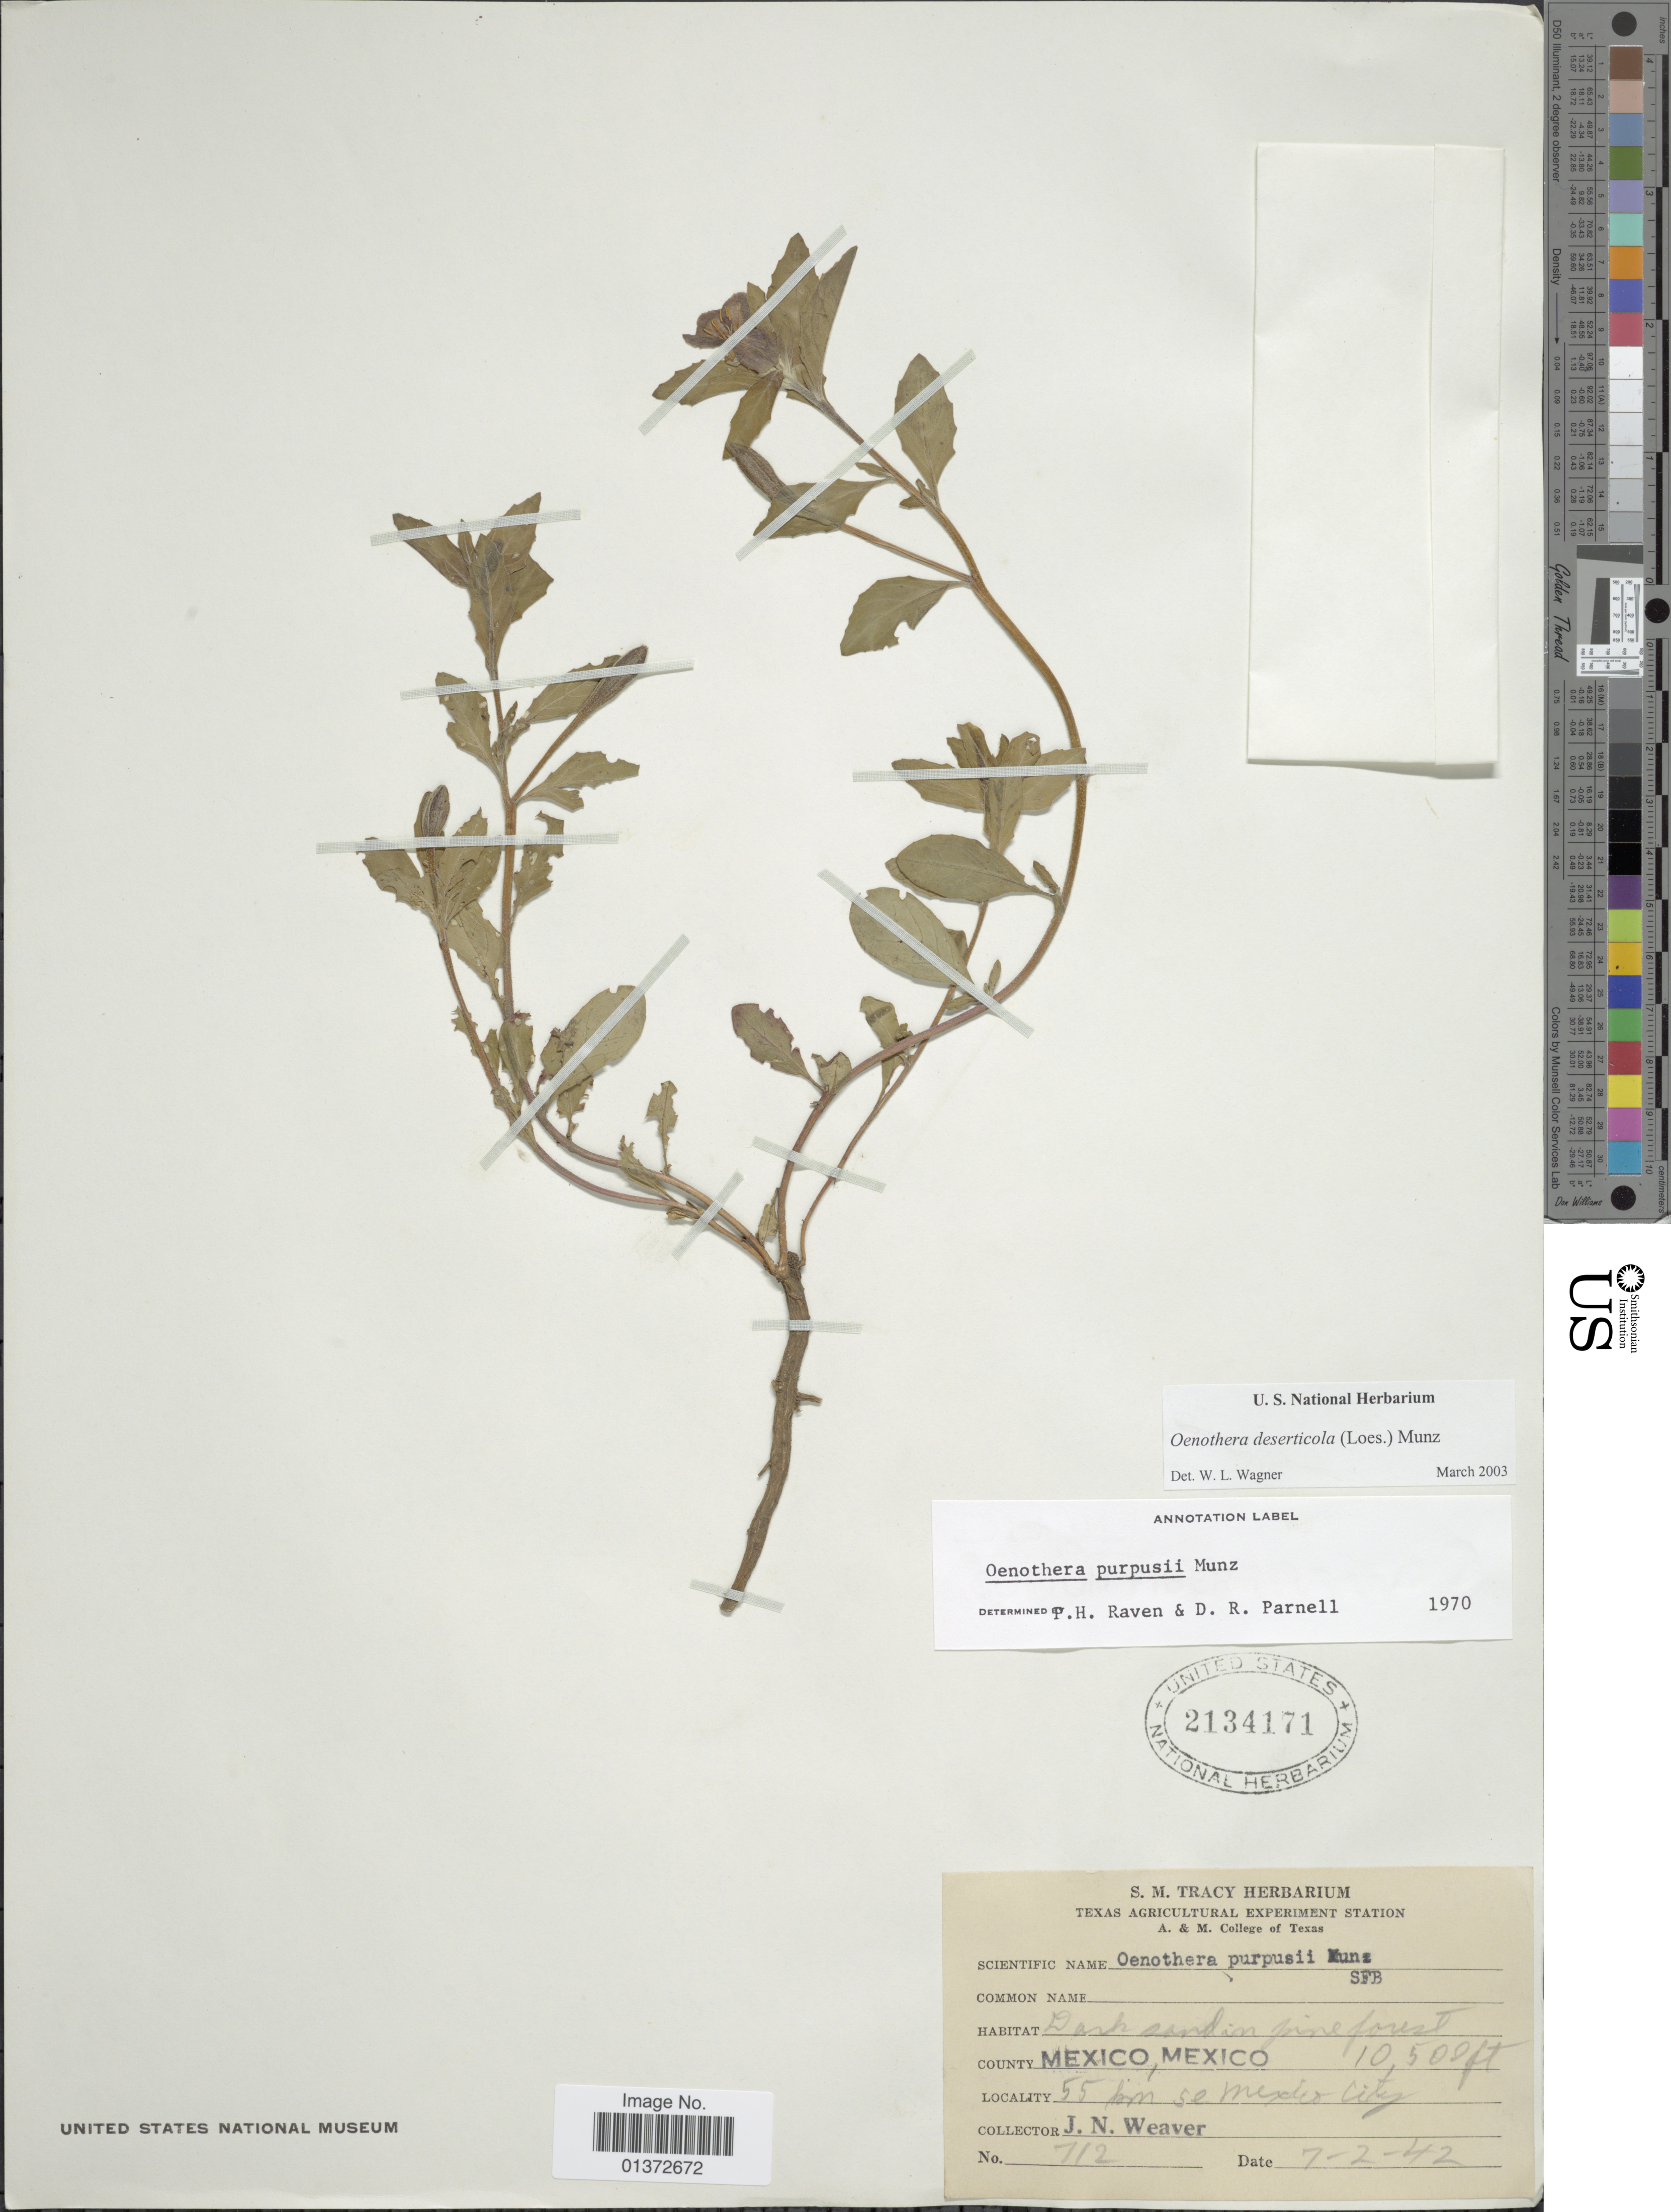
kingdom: Plantae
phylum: Tracheophyta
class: Magnoliopsida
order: Myrtales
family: Onagraceae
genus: Oenothera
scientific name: Oenothera deserticola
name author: (Loes.) Munz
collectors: J. N. Weaver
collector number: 712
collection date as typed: Transcribed d/m/y: 7/2/42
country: Mexico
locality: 55 km SE Mexico City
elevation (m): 3200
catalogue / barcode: US 2134171